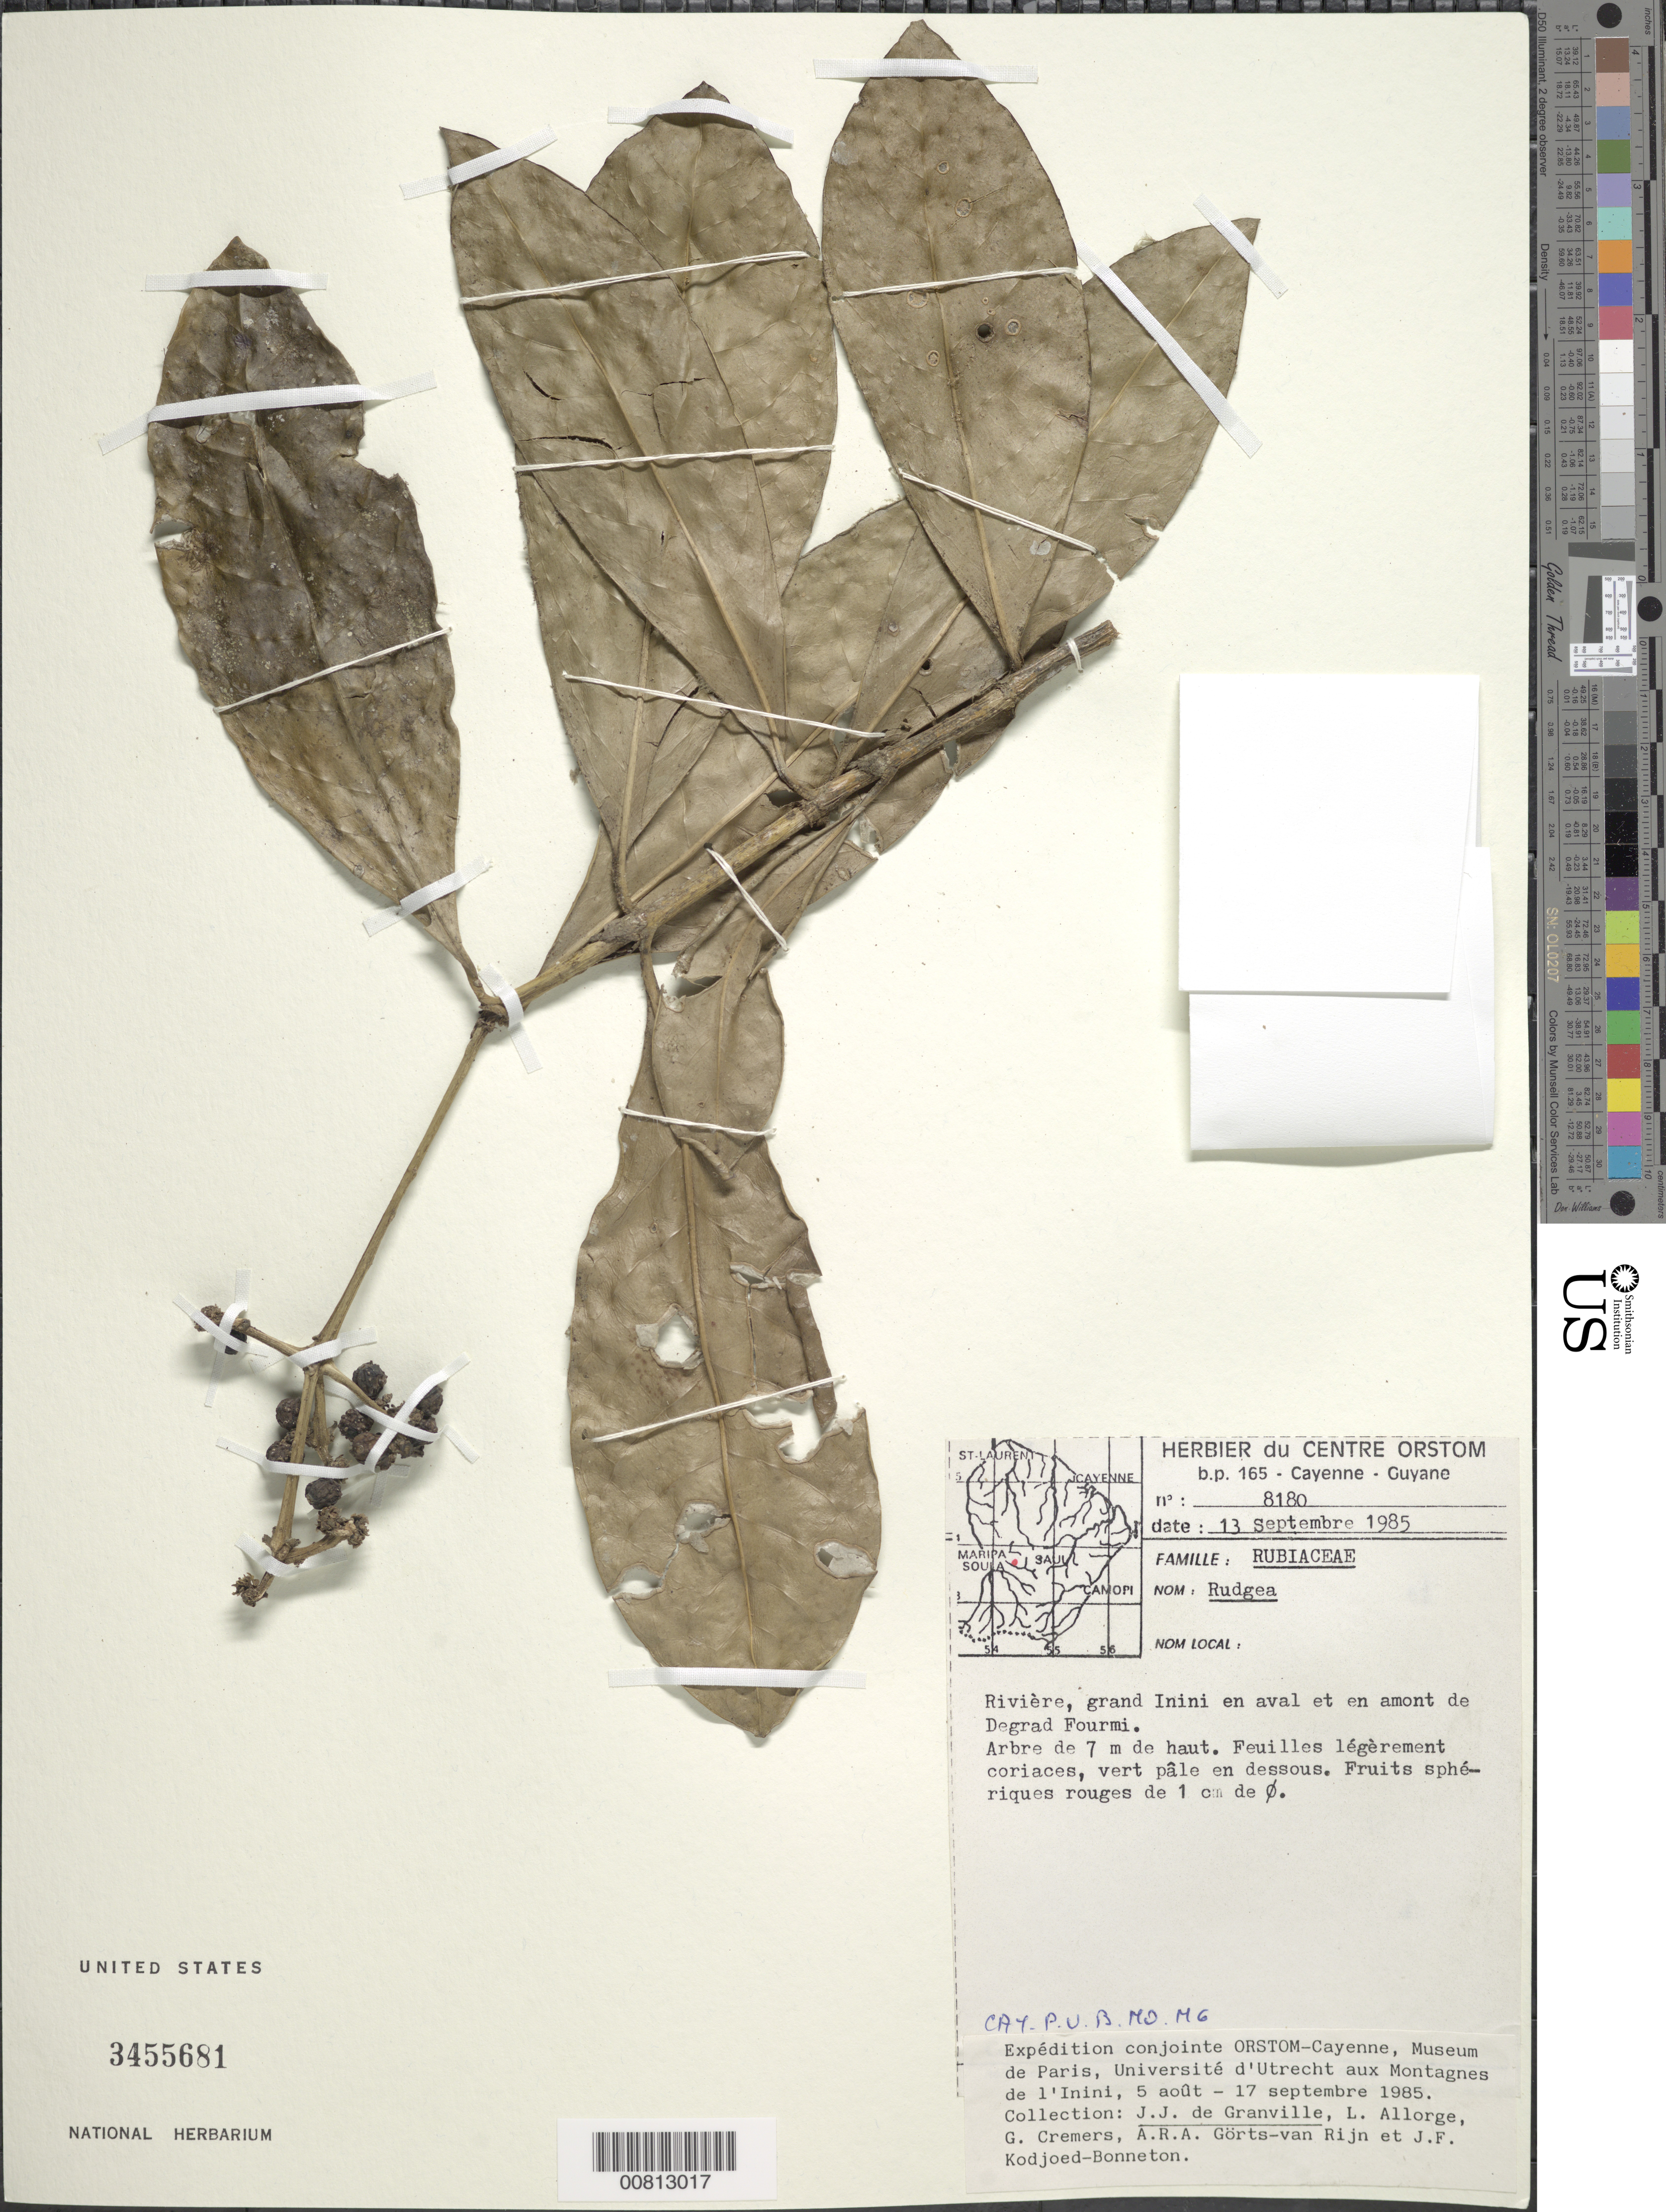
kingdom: Plantae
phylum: Tracheophyta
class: Magnoliopsida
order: Gentianales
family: Rubiaceae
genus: Rudgea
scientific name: Rudgea sp.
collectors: J.-J. de Granville, L. Allorge, G. Cremers, A. .R. A. Görts-van Rijn & J. Kodjoed-Bonneton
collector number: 8180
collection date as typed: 13-Sep-85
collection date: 1985-09-13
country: French Guiana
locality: Montagnes Bellevue de l'Inini, Rivière Grand Inini en aval et en amont de Dégrad Fourmi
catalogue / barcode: US 3455681